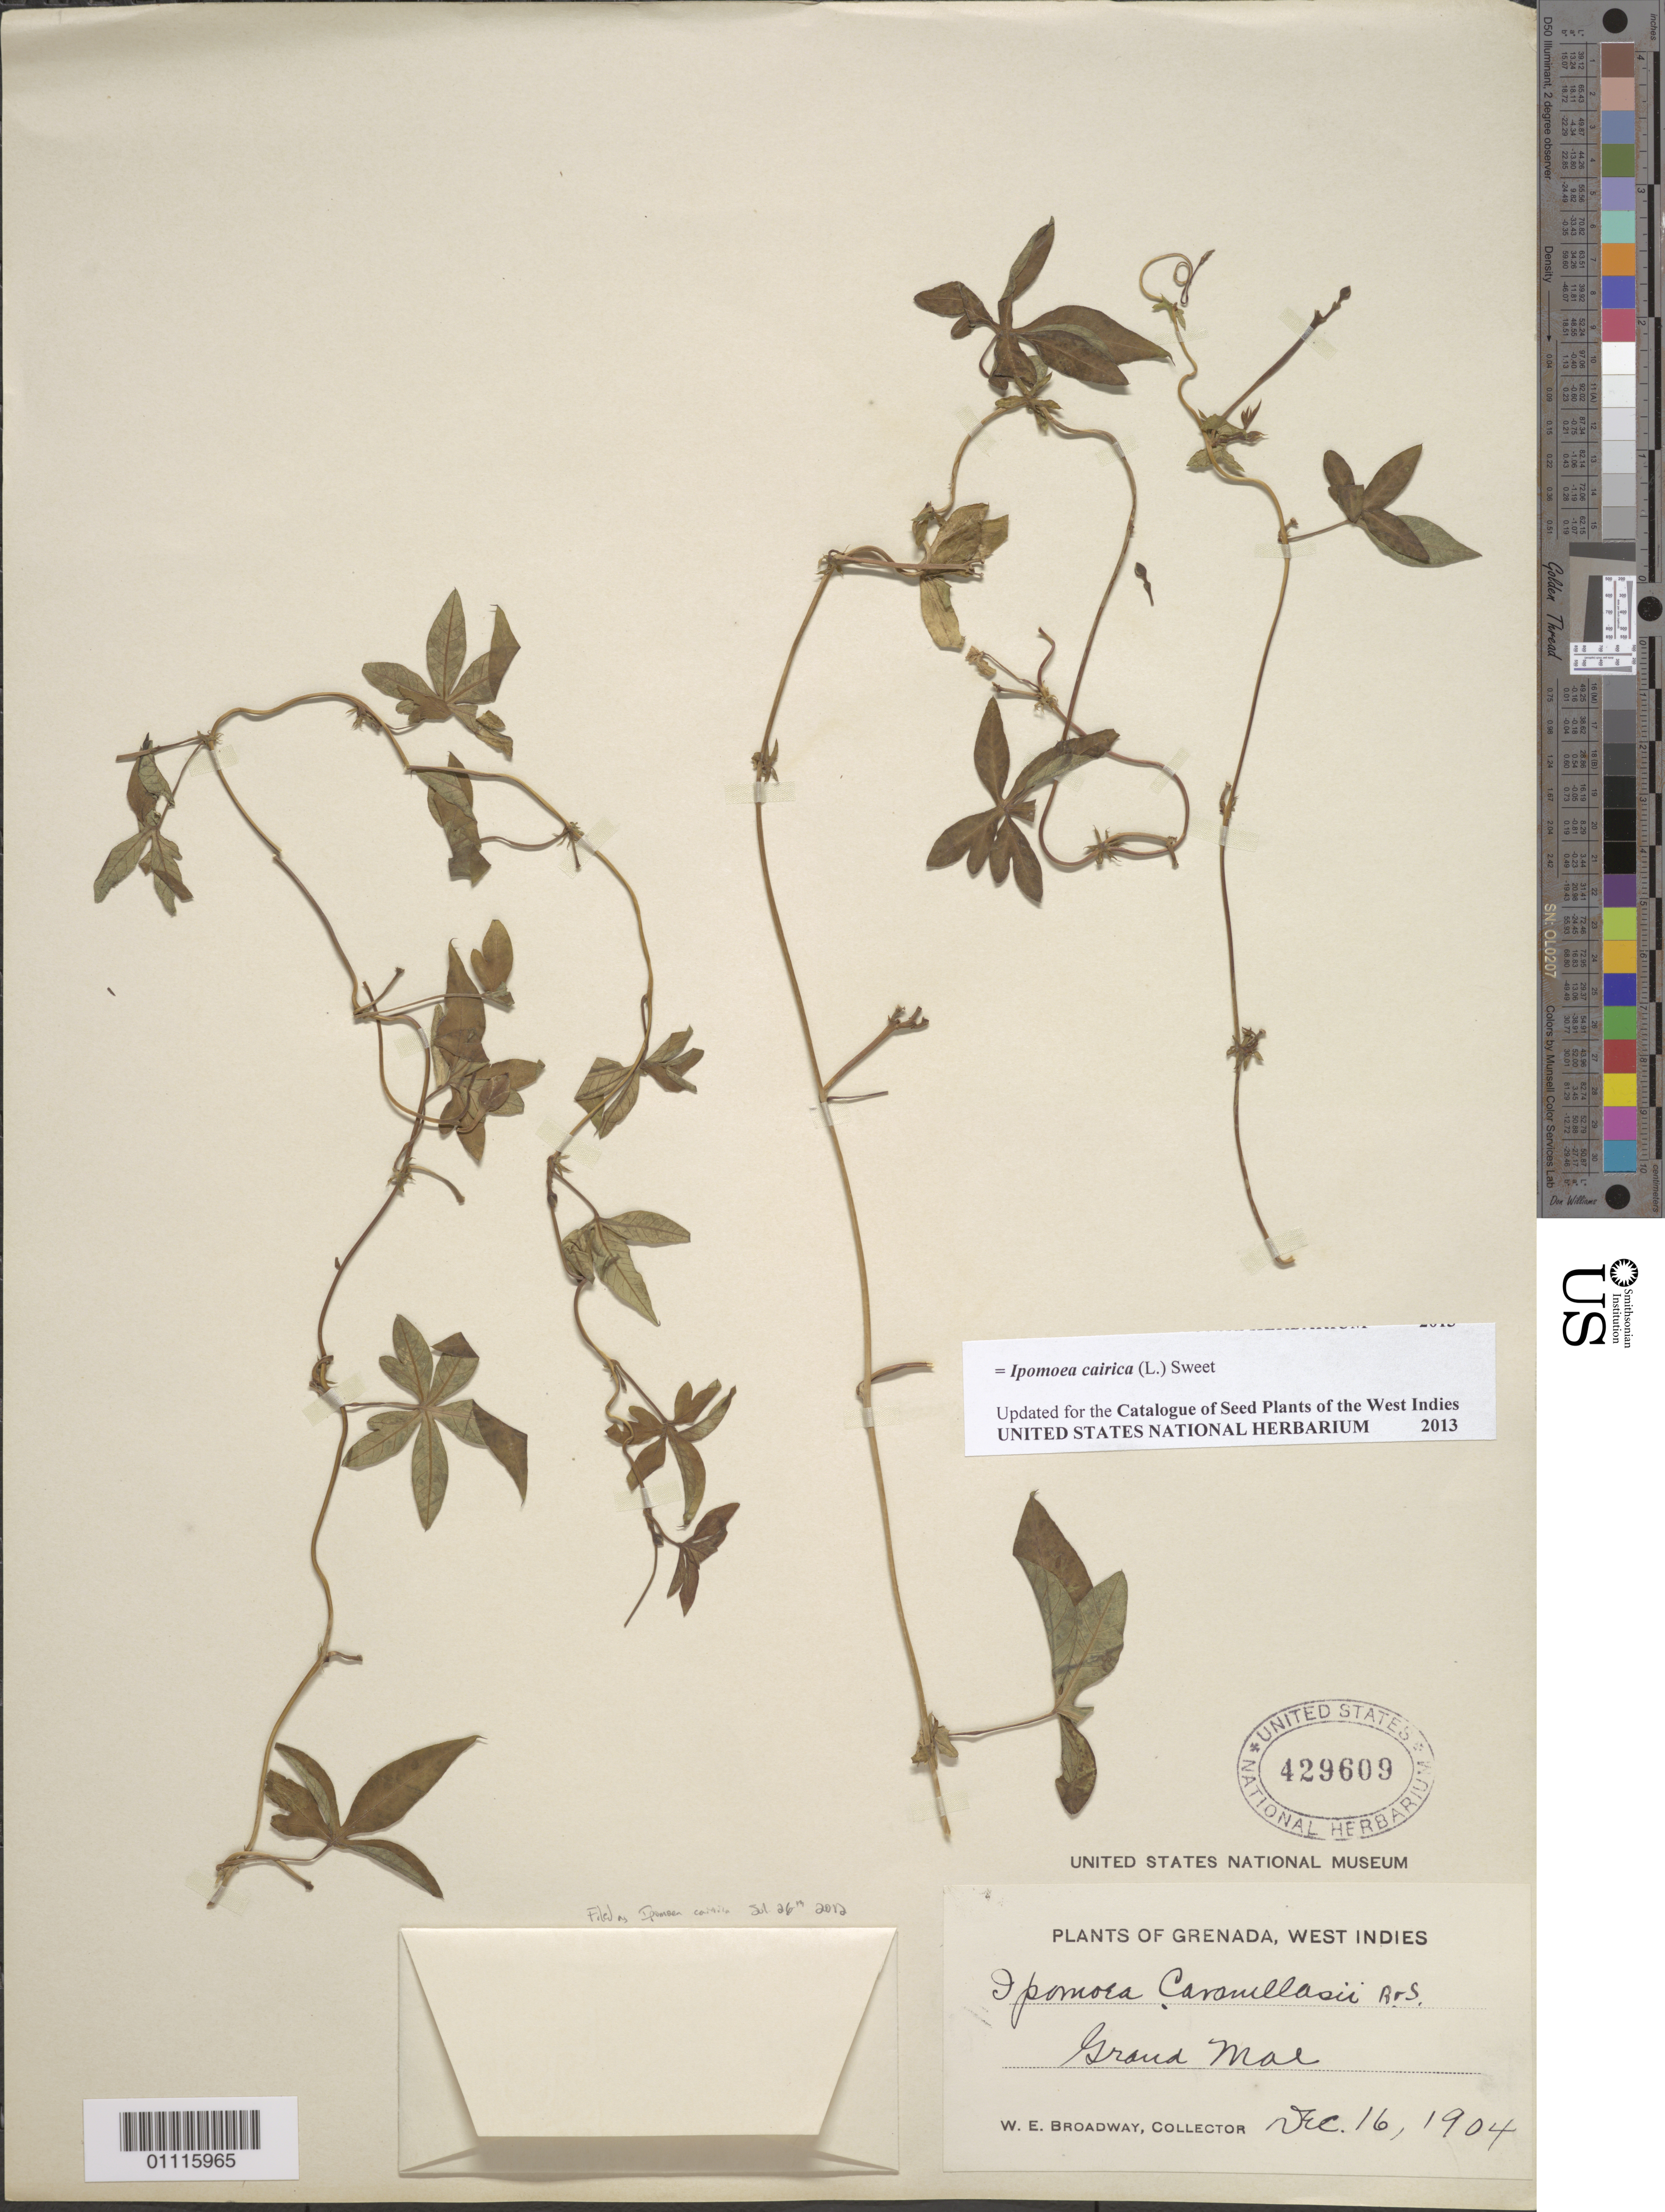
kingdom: Plantae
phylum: Tracheophyta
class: Magnoliopsida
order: Solanales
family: Convolvulaceae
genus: Ipomoea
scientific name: Ipomoea cairica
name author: (L.) Sweet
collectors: W. E. Broadway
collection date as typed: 16 Dec 1904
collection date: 1904-12-16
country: Grenada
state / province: Saint George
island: Grenada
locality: Grand Mal.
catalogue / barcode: US 429609